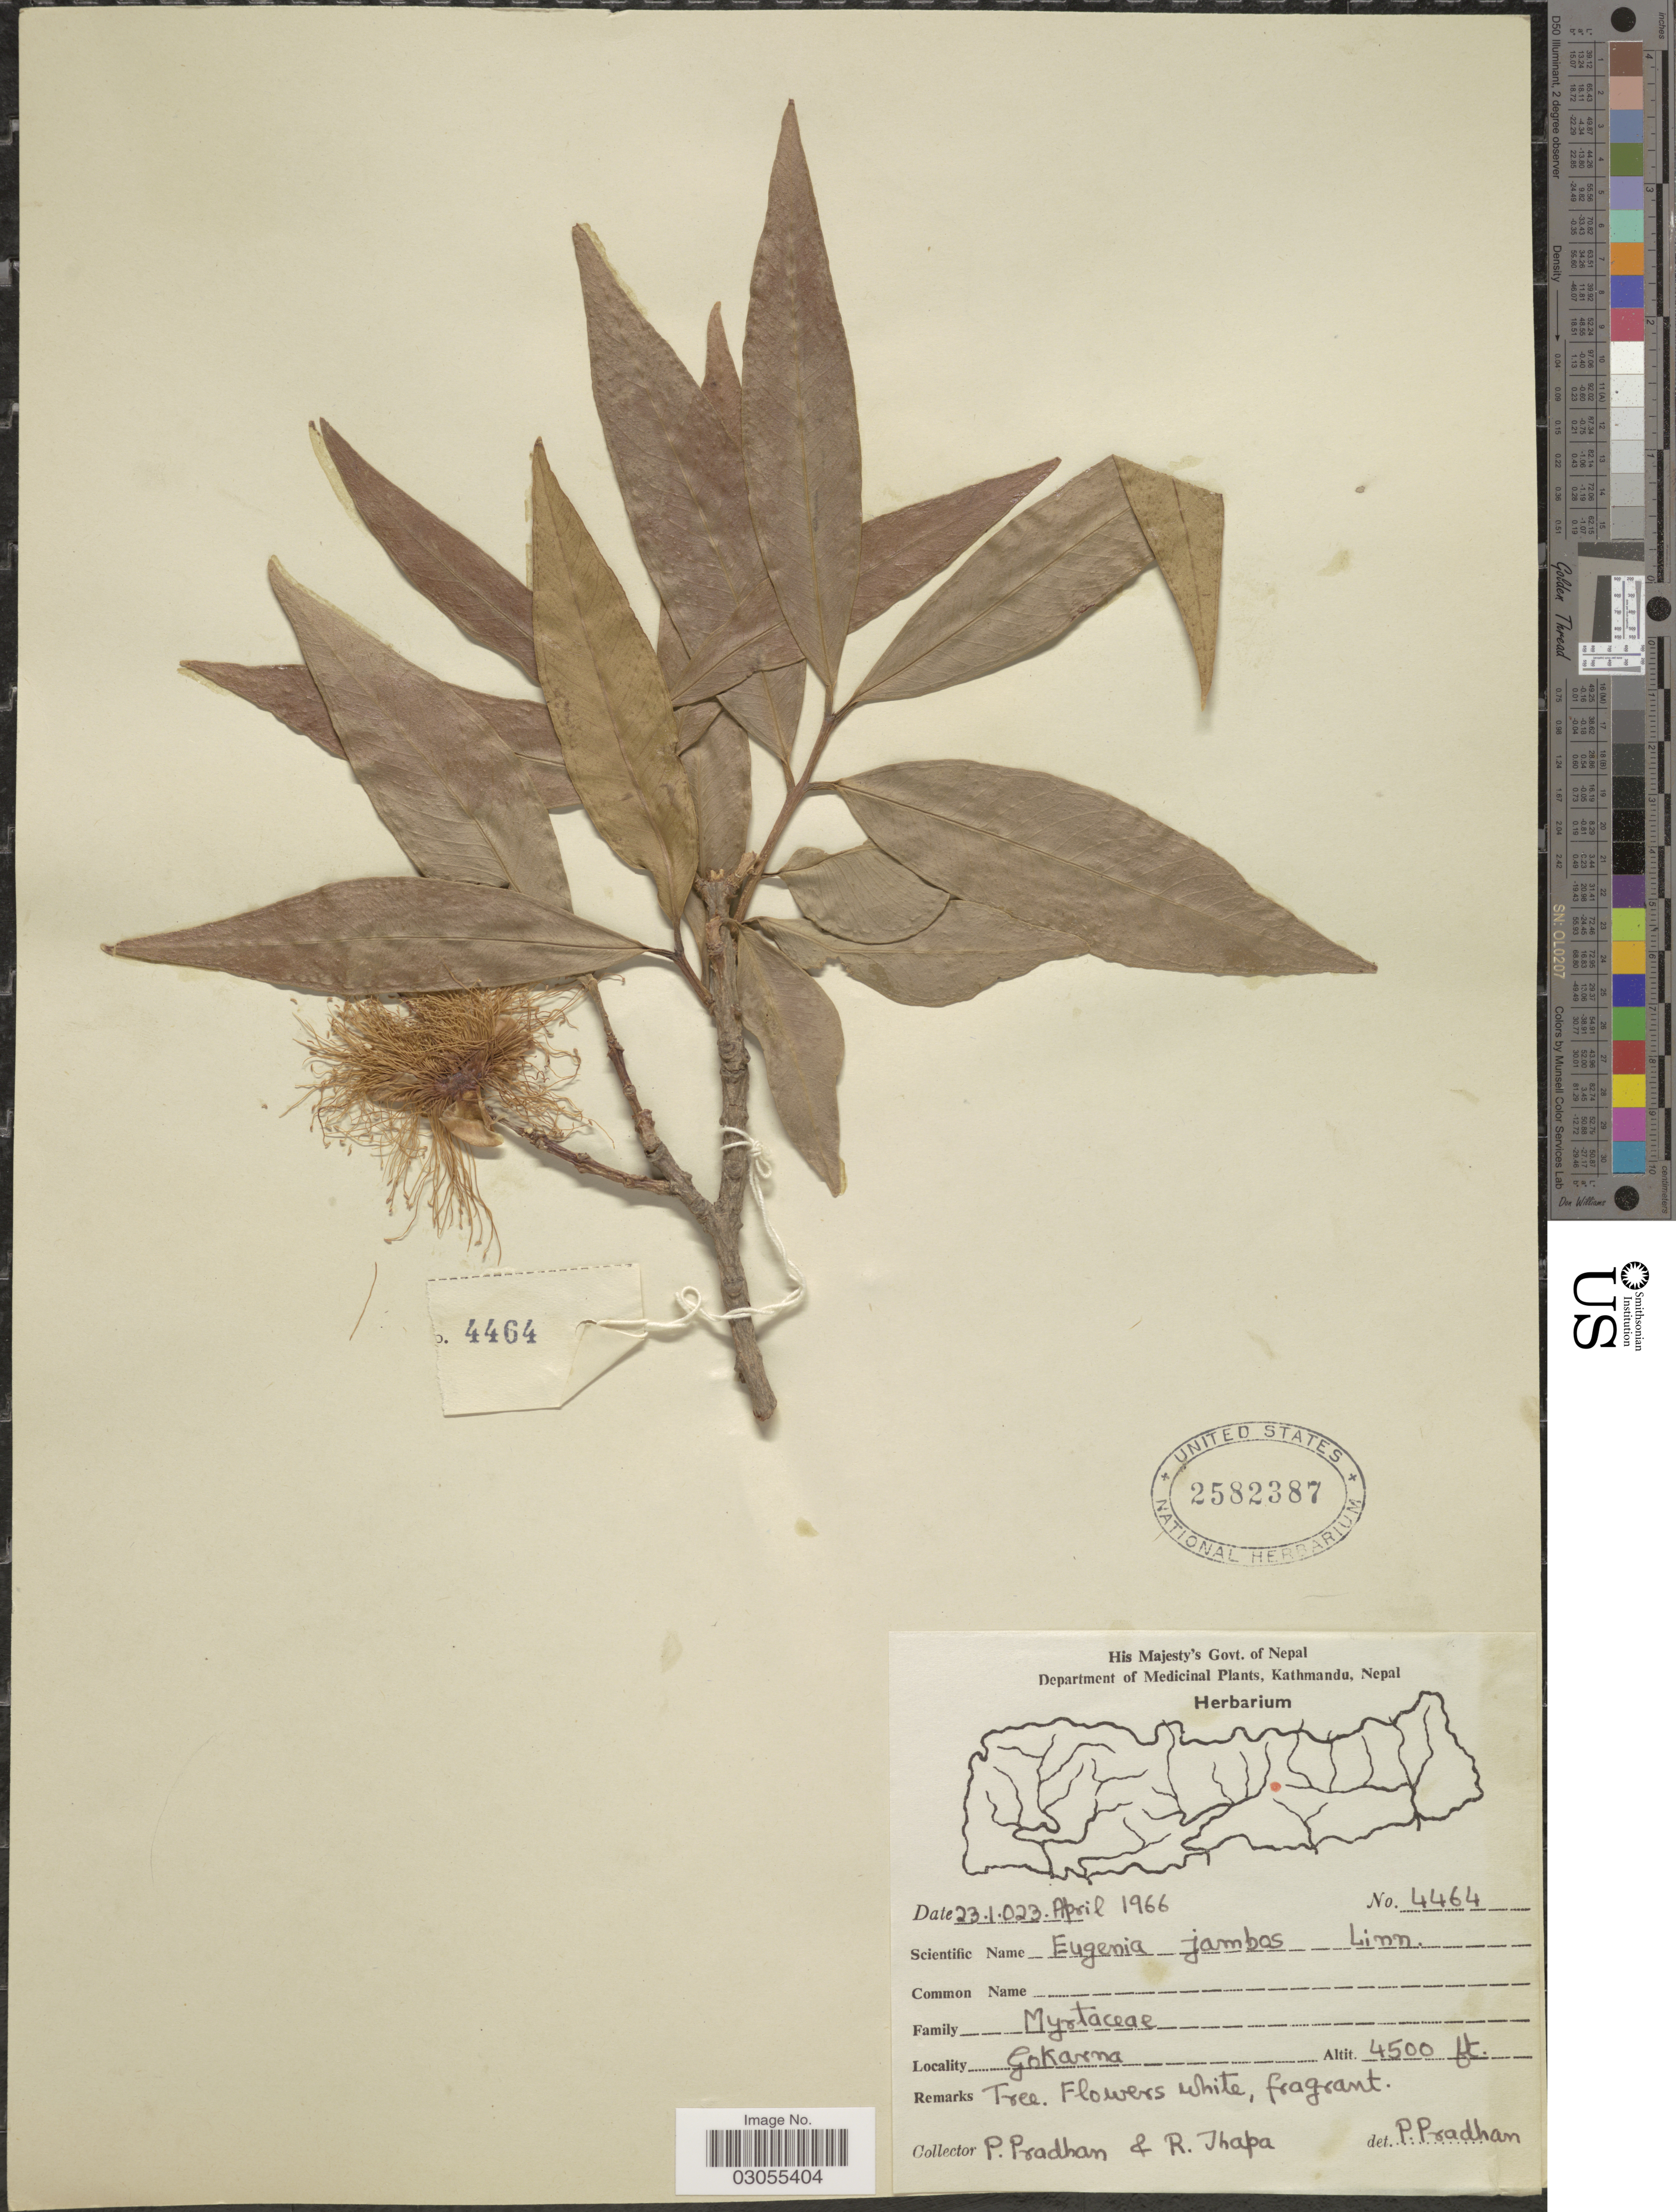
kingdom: Plantae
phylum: Tracheophyta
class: Magnoliopsida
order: Myrtales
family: Myrtaceae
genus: Syzygium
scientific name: Syzygium jambos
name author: (L.) Alston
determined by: Strong, Mark T., (BOT), Smithsonian Institution - National Museum of Natural History (UNITED STATES)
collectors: P. Pradhan & R. Thapa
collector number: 4464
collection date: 1966-01-23/1966-04-23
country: Nepal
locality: Gokarna.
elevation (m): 1372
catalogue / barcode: US 2582387